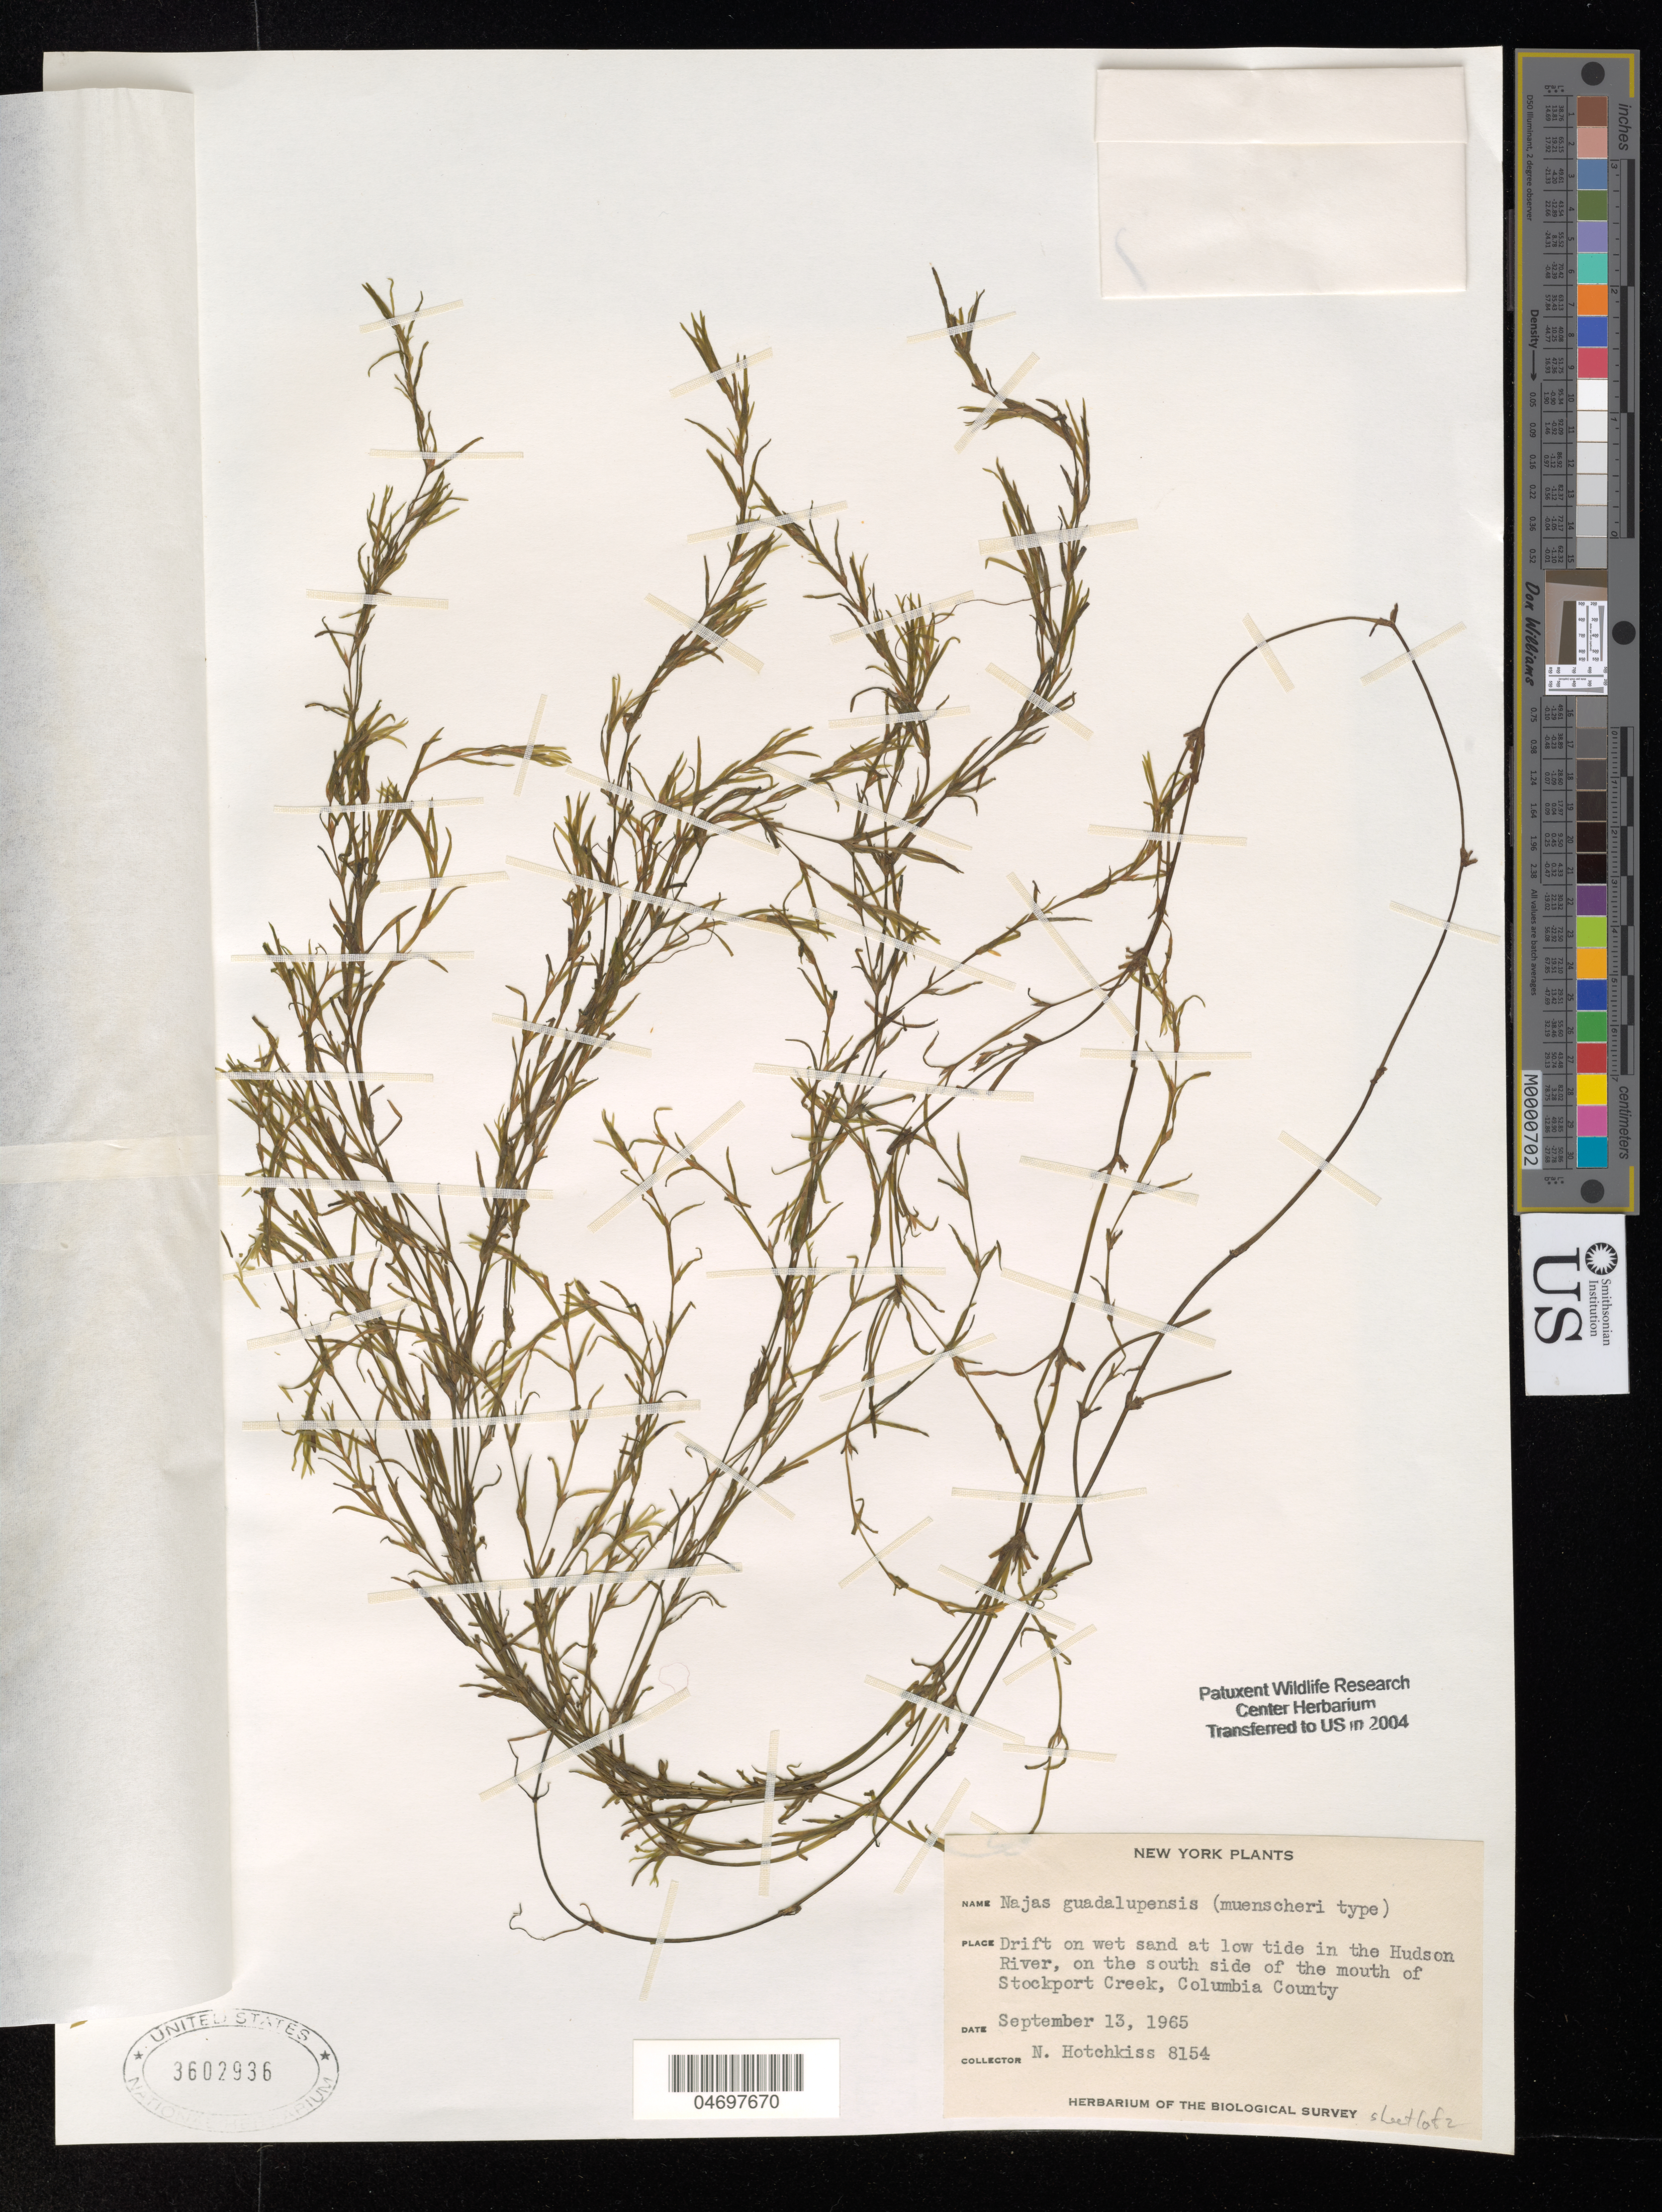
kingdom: Plantae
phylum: Tracheophyta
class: Liliopsida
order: Alismatales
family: Hydrocharitaceae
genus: Najas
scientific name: Najas guadalupensis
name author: (Spreng.) Magnus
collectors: N. Hotchkiss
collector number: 8154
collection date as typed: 13 Sep 1965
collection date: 1965-09-13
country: United States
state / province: New York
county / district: Columbia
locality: Hudson River, S side of the mouth of Stockport Creek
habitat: Drift on wet sand at low tide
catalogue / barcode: US 3602936